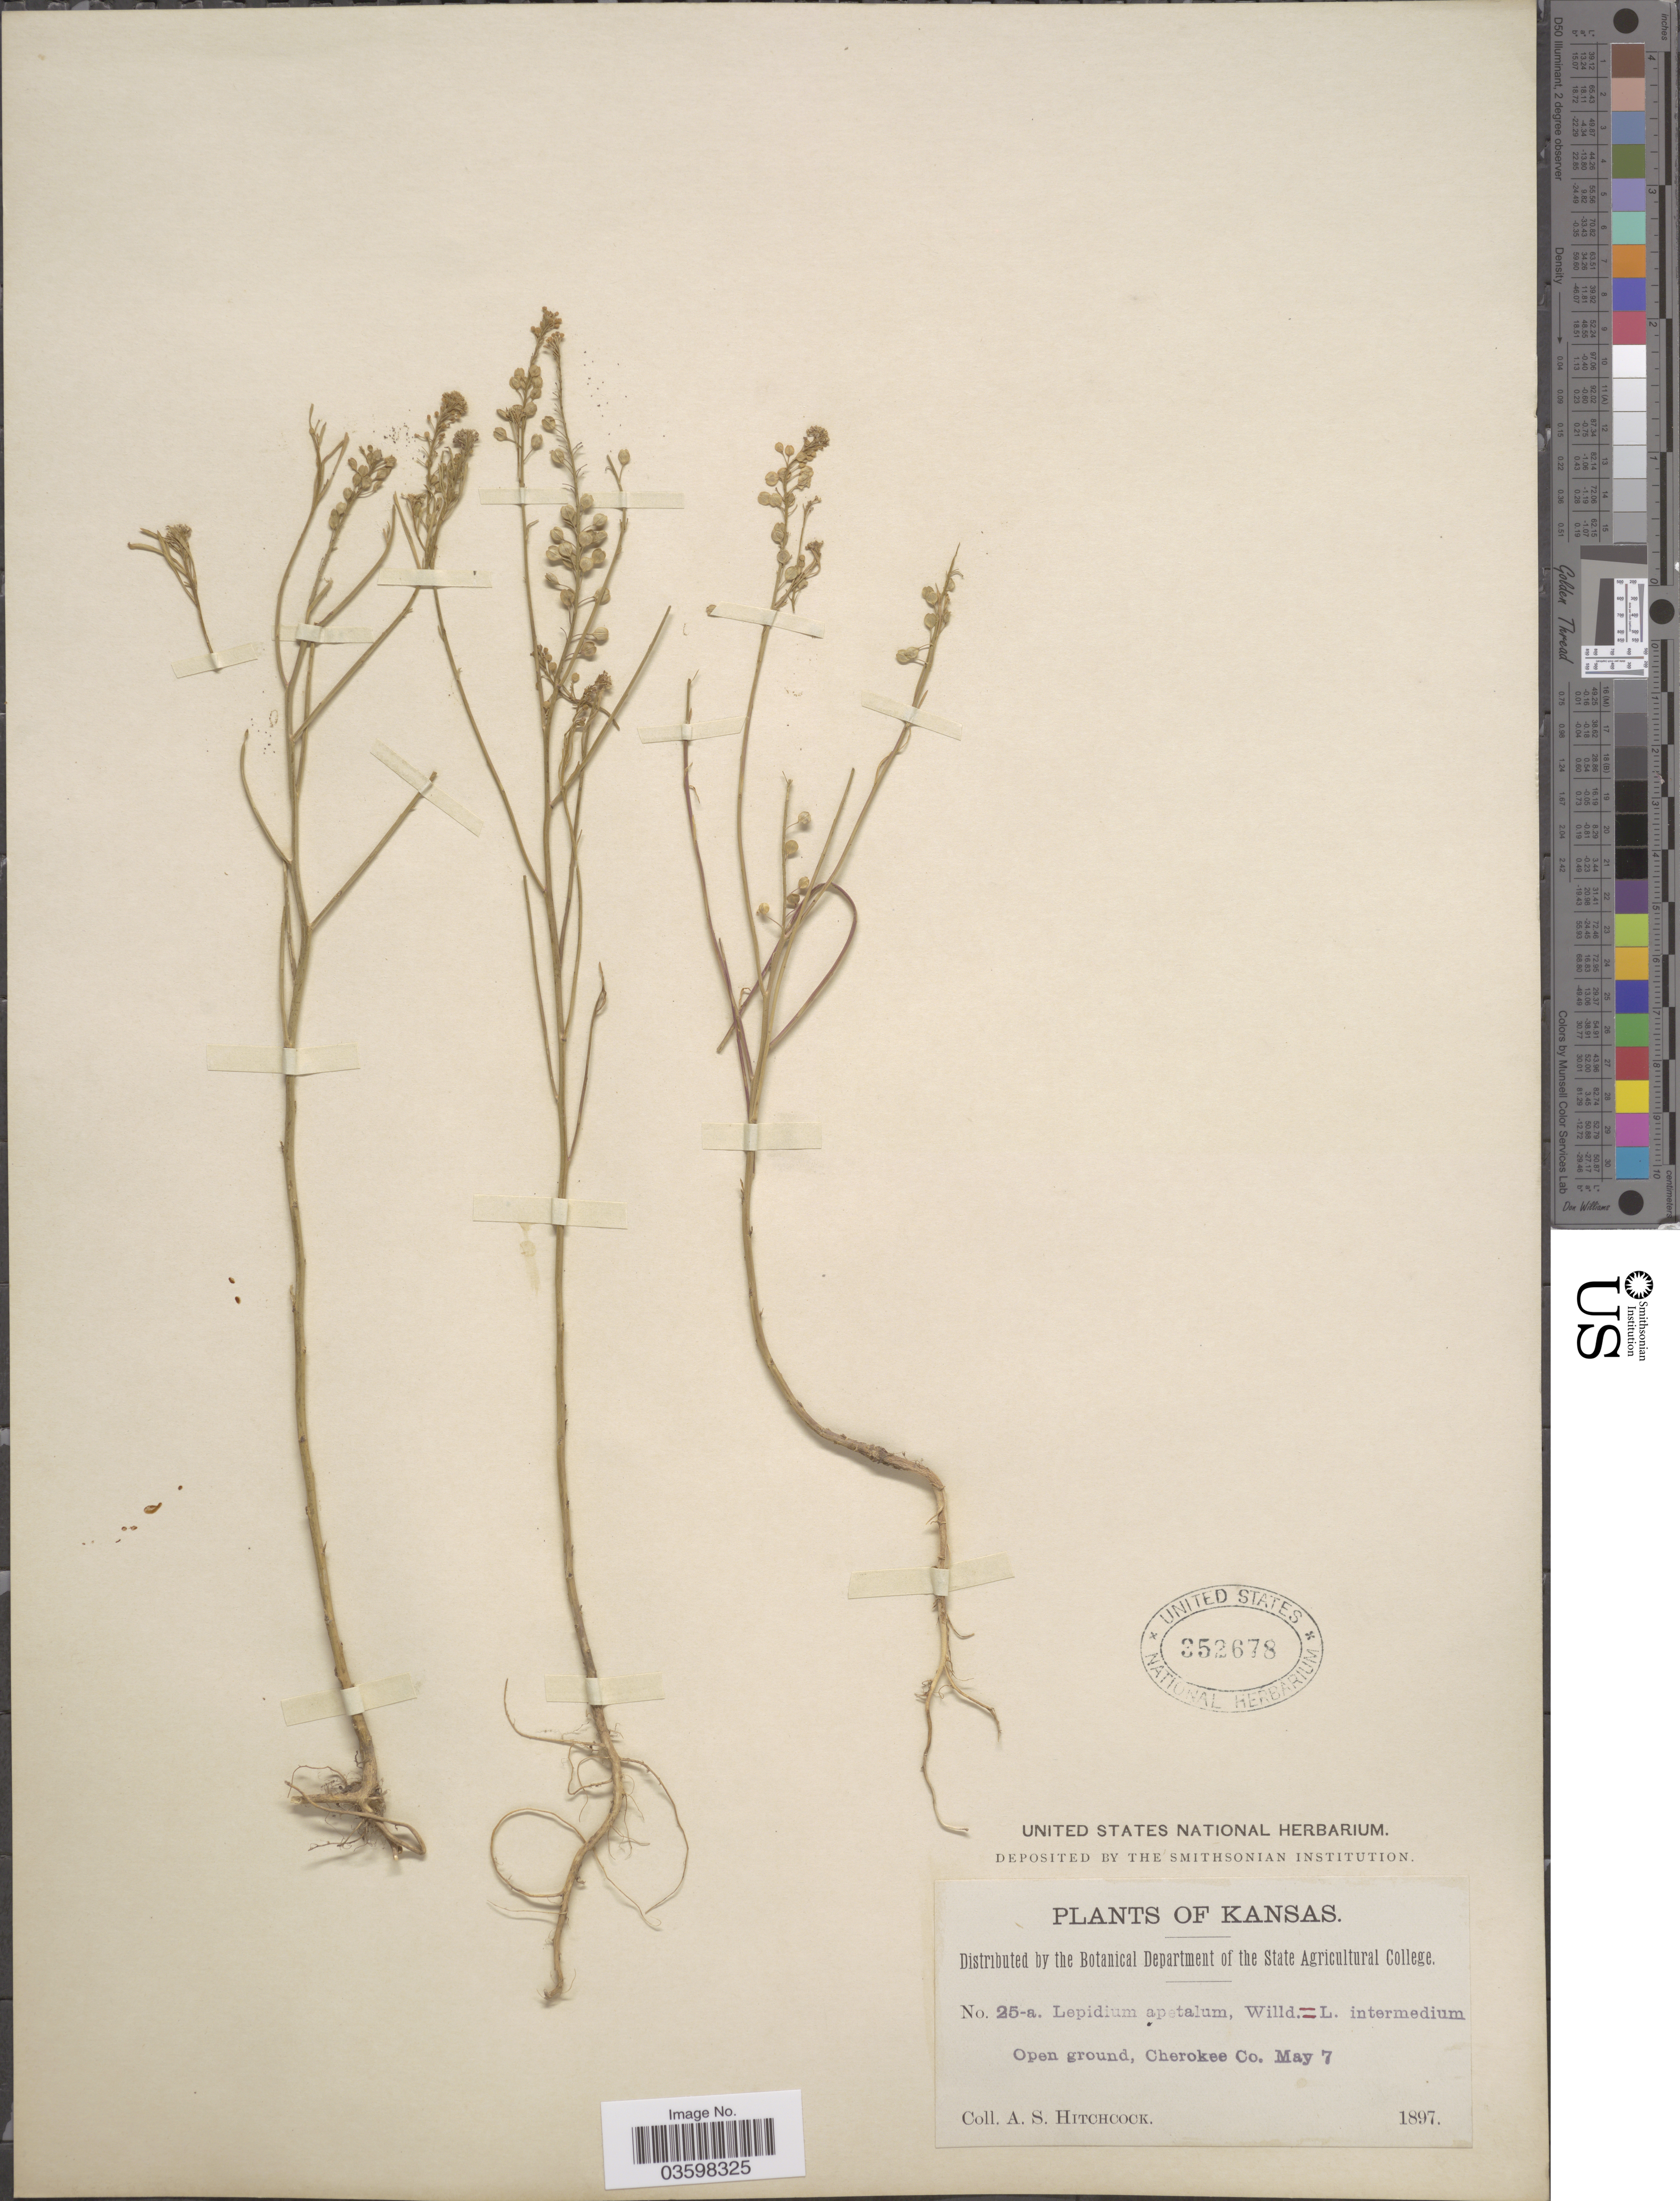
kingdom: Plantae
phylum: Tracheophyta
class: Magnoliopsida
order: Brassicales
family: Brassicaceae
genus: Lepidium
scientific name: Lepidium densiflorum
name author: Schrad.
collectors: A. S. Hitchcock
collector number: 25-a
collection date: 1897-05-07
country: United States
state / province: Kansas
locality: Open ground, Cherokee Co.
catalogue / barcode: US 352678